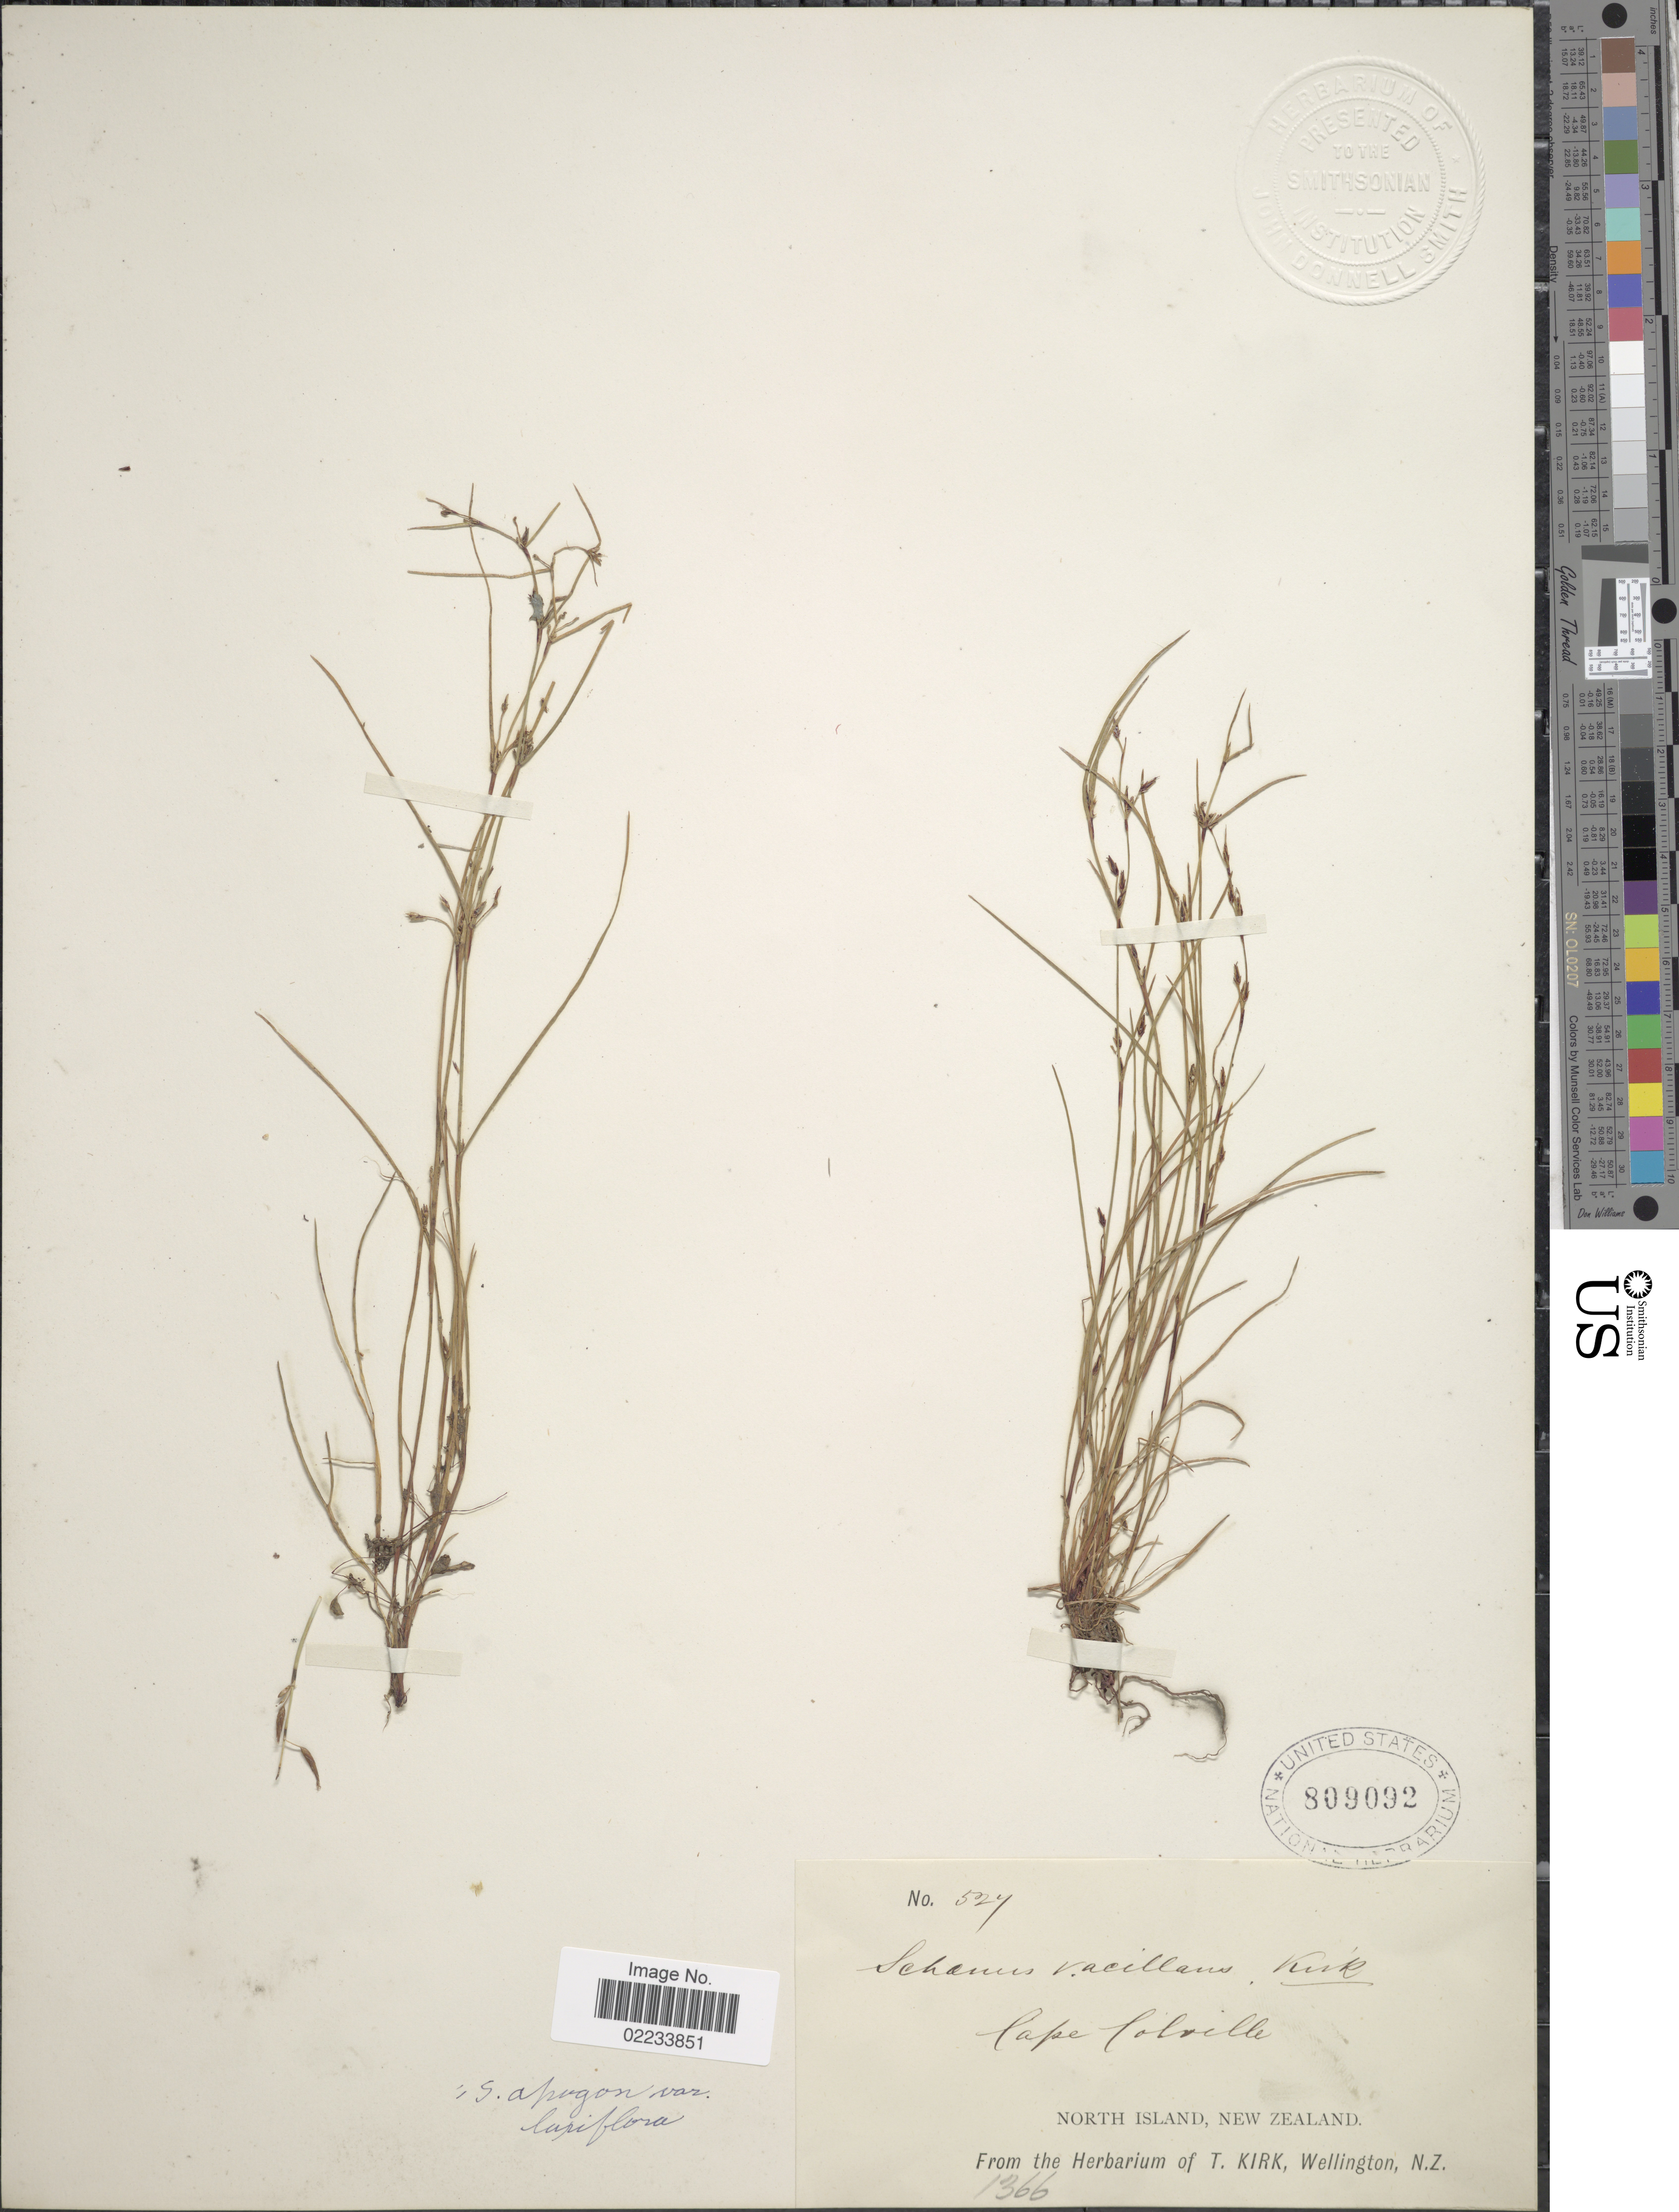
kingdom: Plantae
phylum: Tracheophyta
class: Liliopsida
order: Poales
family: Cyperaceae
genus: Schoenus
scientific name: Schoenus apogon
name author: Roem. & Schult.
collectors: ex herb. T. Kirk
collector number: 527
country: New Zealand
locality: Cape Colville, North Island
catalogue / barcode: US 809092